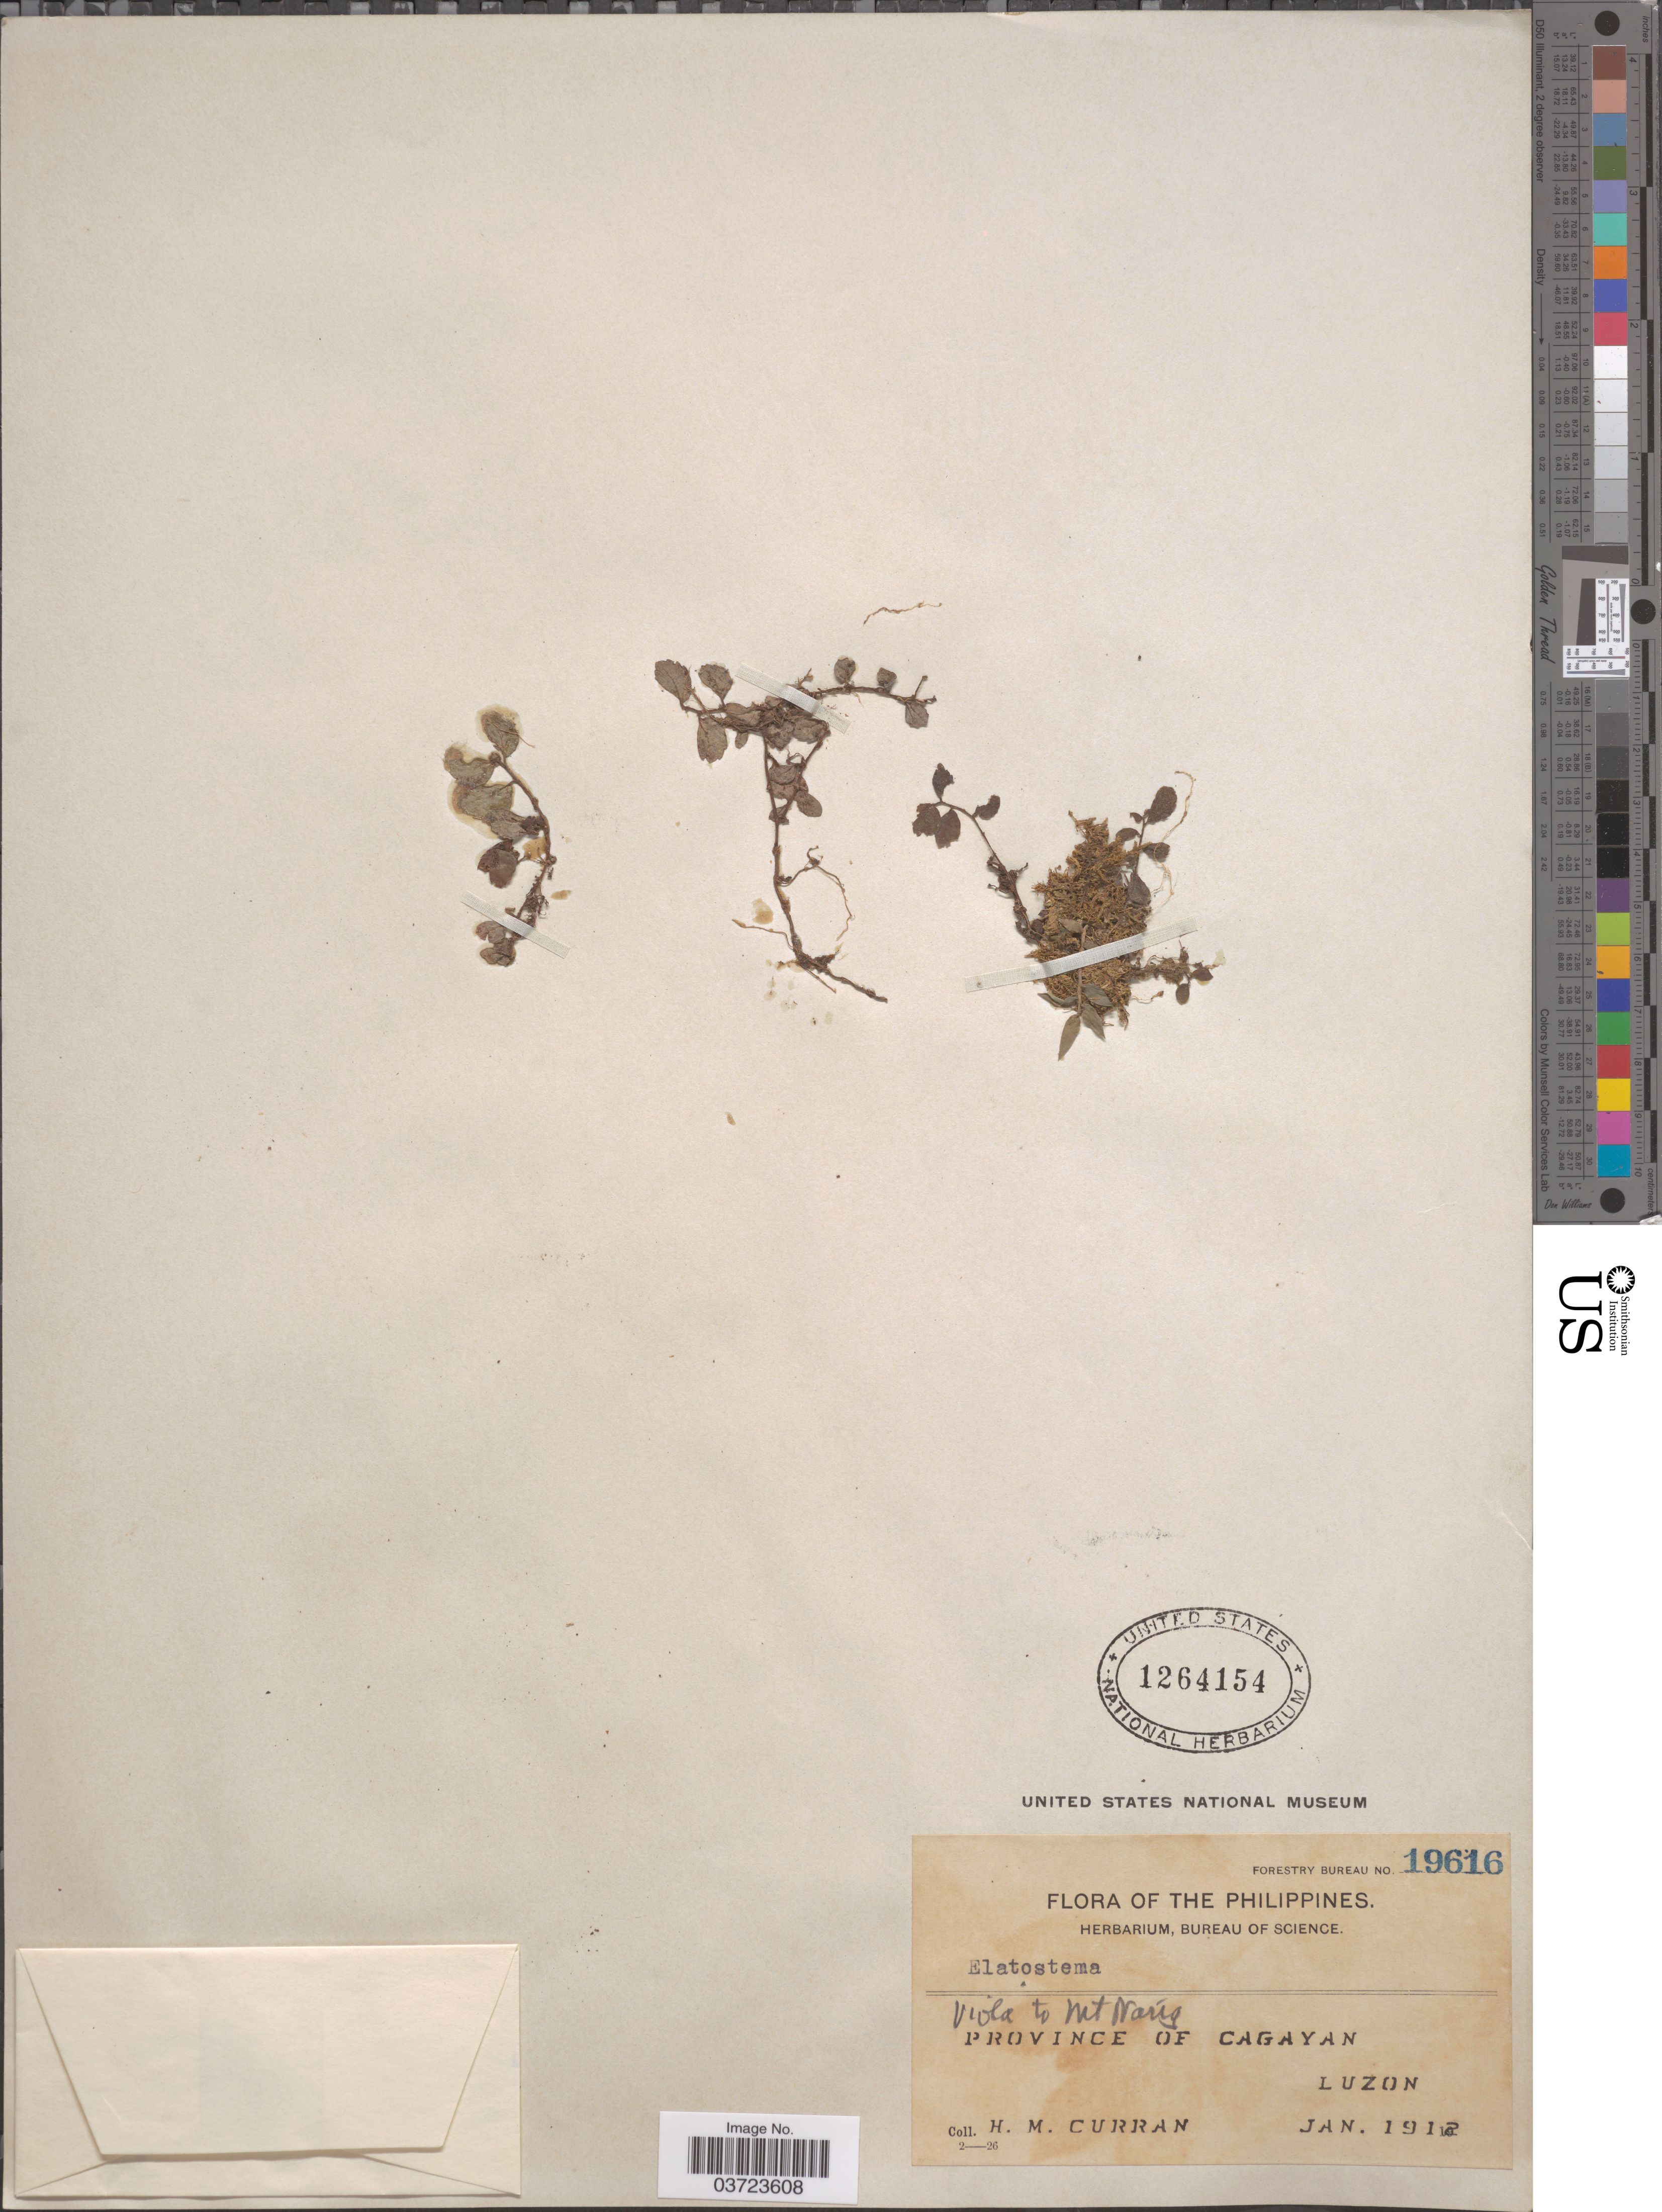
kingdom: Plantae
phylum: Tracheophyta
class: Magnoliopsida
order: Rosales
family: Urticaceae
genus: Elatostema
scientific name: Elatostema sp.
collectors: H. M. Curran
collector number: Forestry Bureau 19616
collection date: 1912-01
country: Philippines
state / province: Cagayan Valley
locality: Viola to Mt Nariz Province of Cagayan. Luzon.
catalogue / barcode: US 1264154